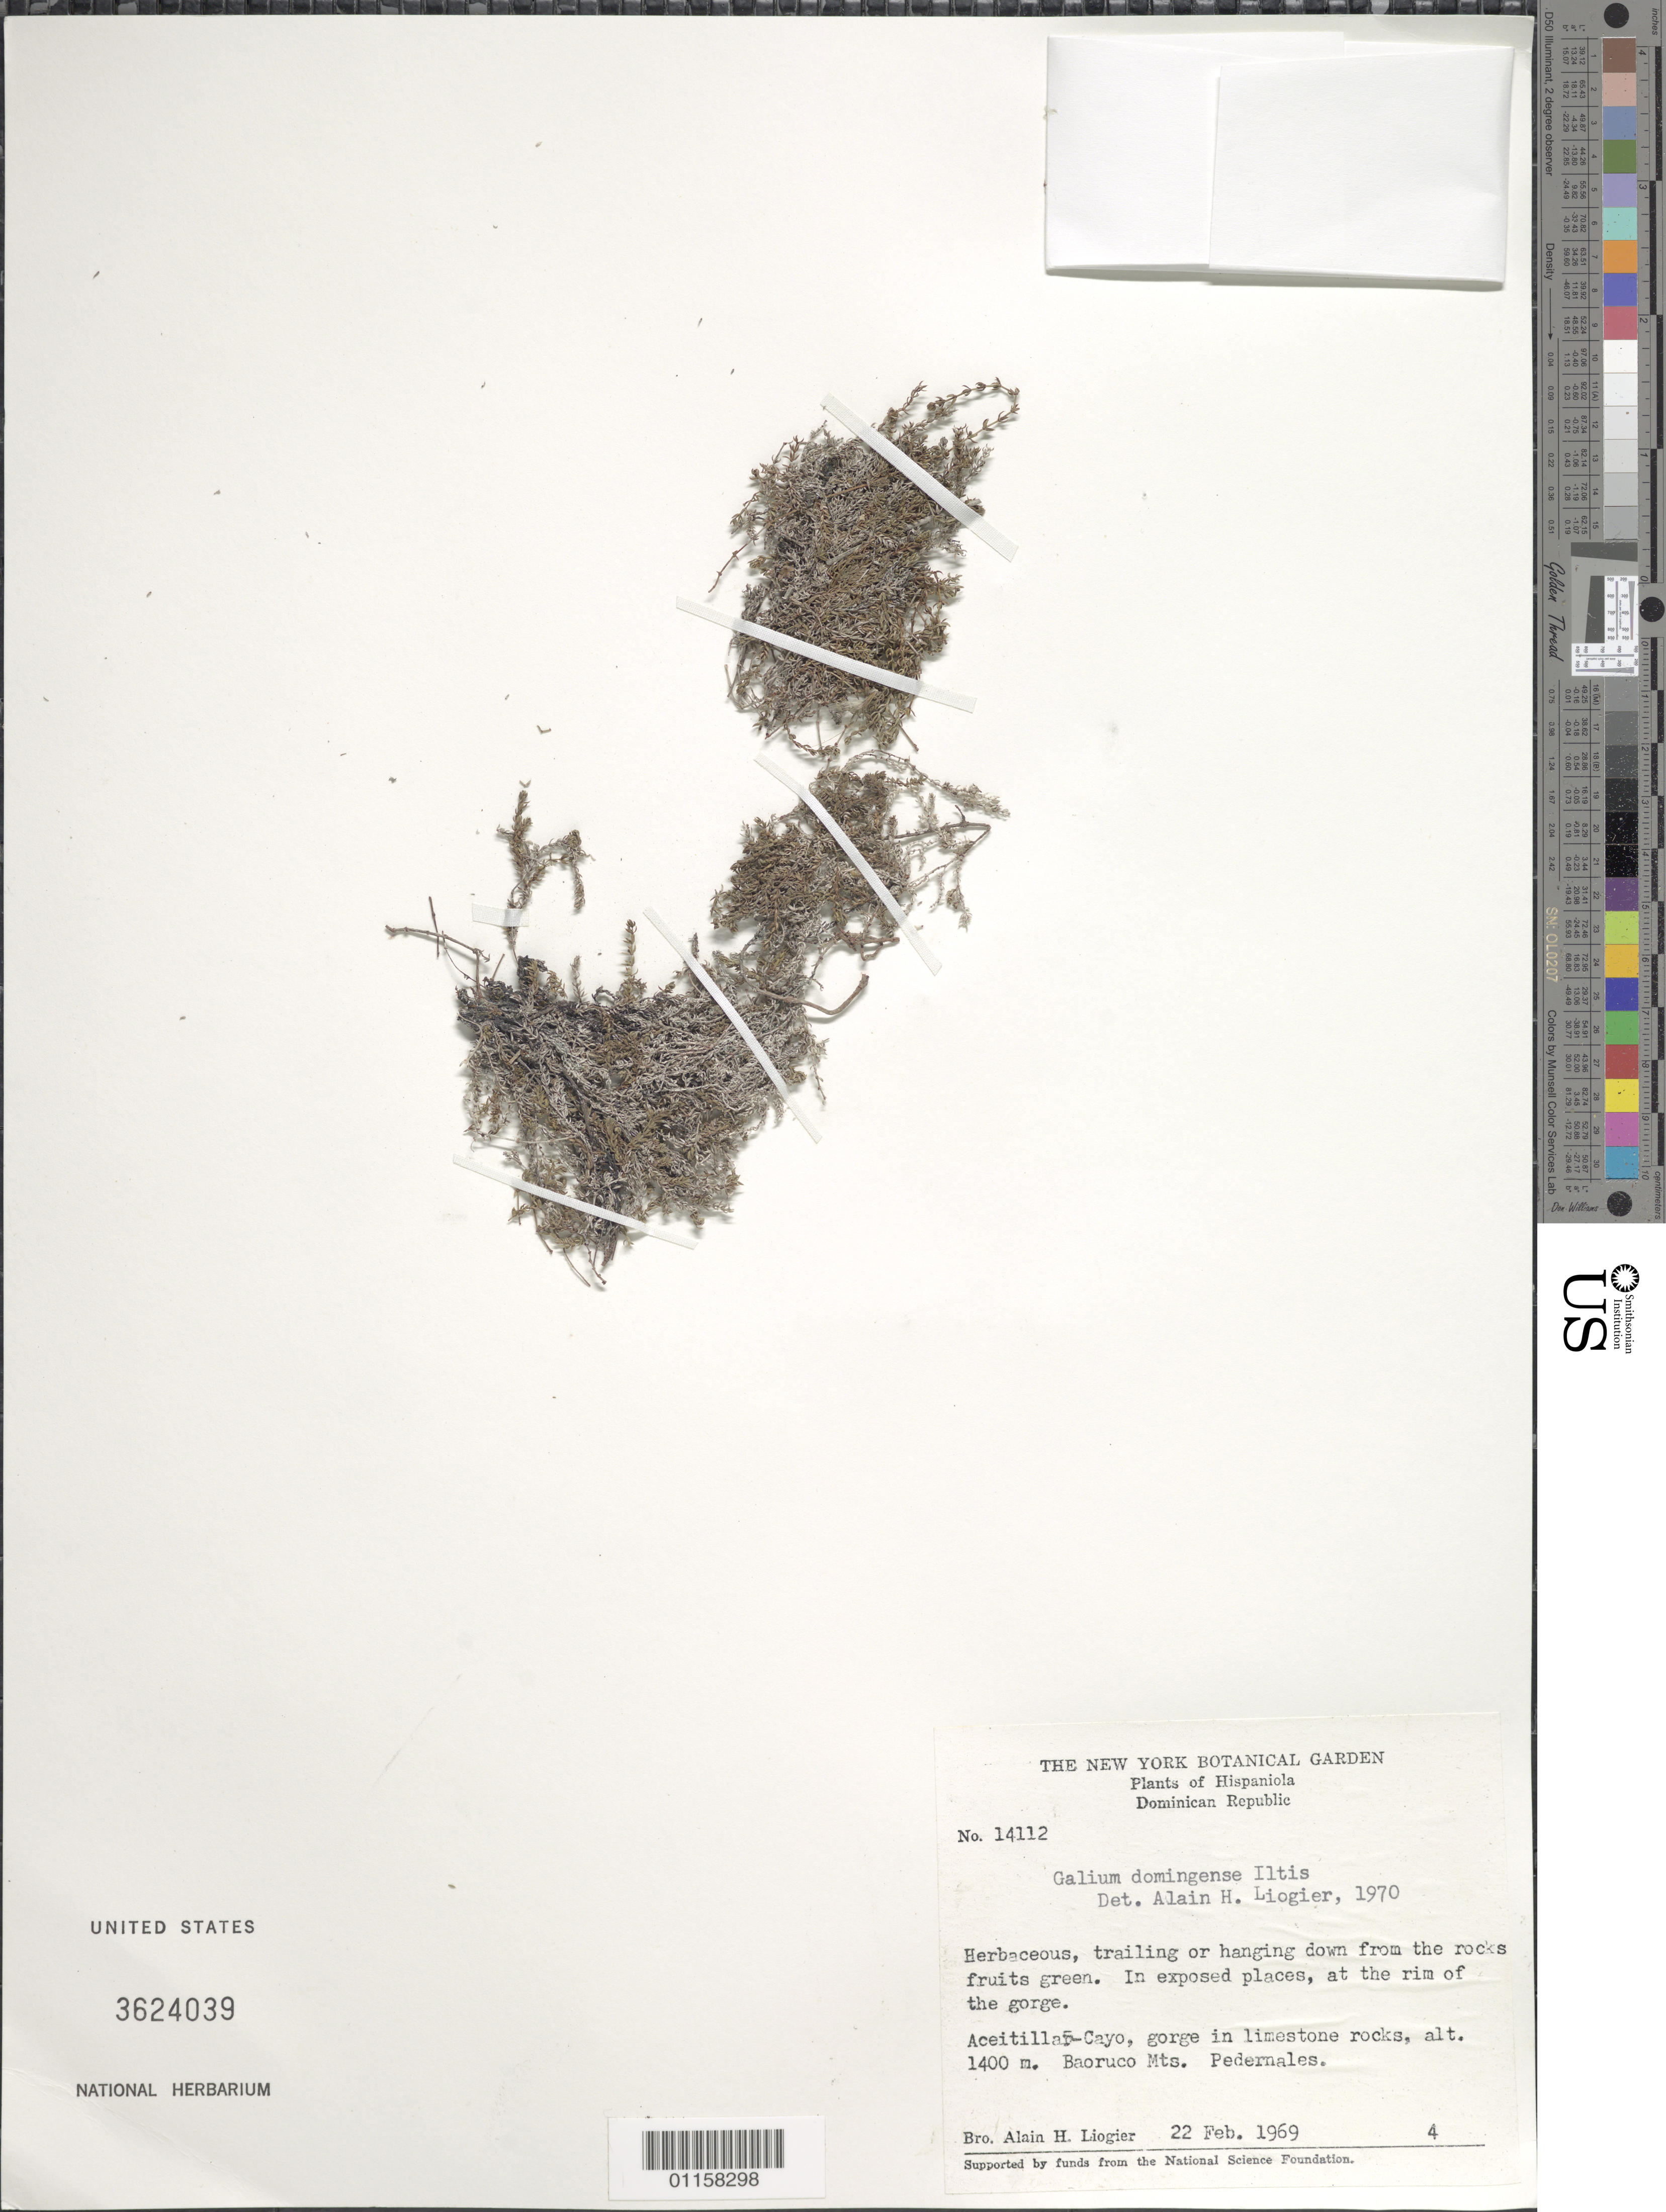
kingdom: Plantae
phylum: Tracheophyta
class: Magnoliopsida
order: Gentianales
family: Rubiaceae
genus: Galium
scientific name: Galium domingense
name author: Iltis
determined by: Liogier, Alain H.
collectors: A. H. Liogier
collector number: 14112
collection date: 1969-02-22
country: Dominican Republic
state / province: Pedernales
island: Hispaniola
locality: Baoruco Mts., Aceitillar-Cayo.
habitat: Gorge in limestone rocks. In exposed places, at the rim of the gorge.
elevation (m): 1400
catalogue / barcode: US 3624039